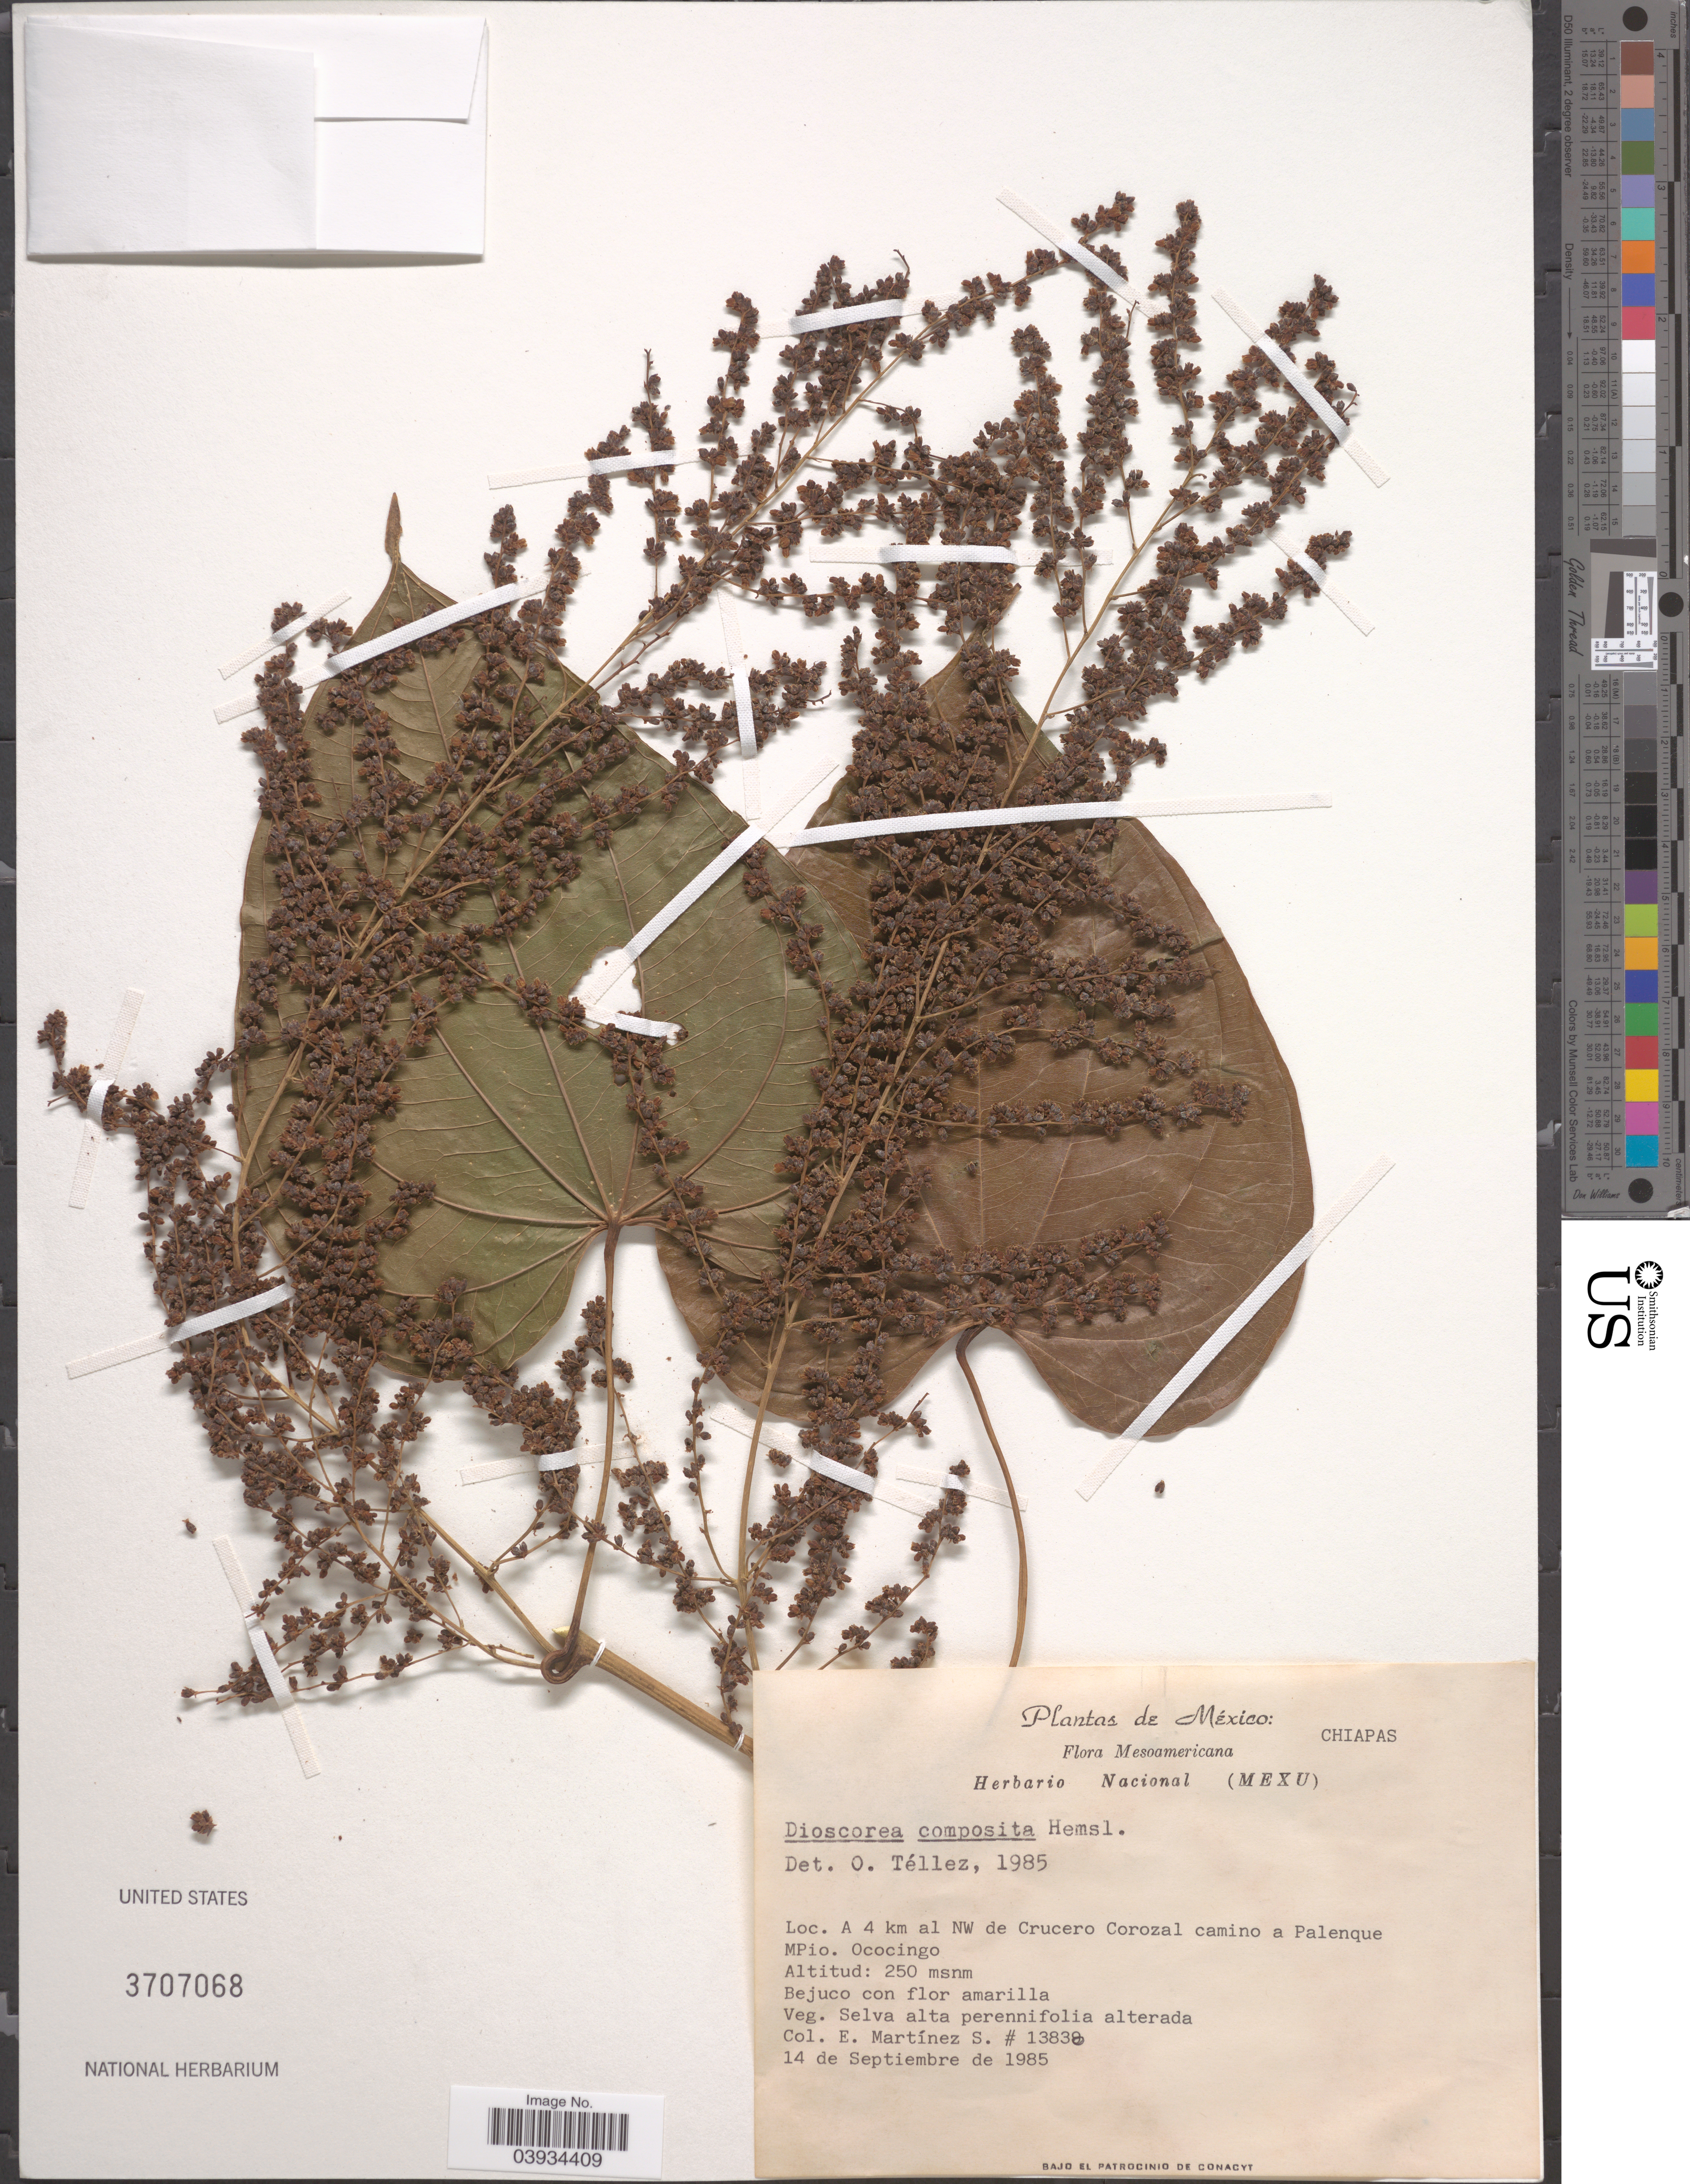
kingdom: Plantae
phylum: Tracheophyta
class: Liliopsida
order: Dioscoreales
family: Dioscoreaceae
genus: Dioscorea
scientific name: Dioscorea composita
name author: Hemsl.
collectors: E. M. Martínez S.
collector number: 13830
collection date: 1985-09-14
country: Mexico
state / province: Chiapas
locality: Mesoamericana. A 4 km al NW de Crucero Corozal camino a Palenque MPio. Ococingo.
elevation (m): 250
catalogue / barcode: US 3707068